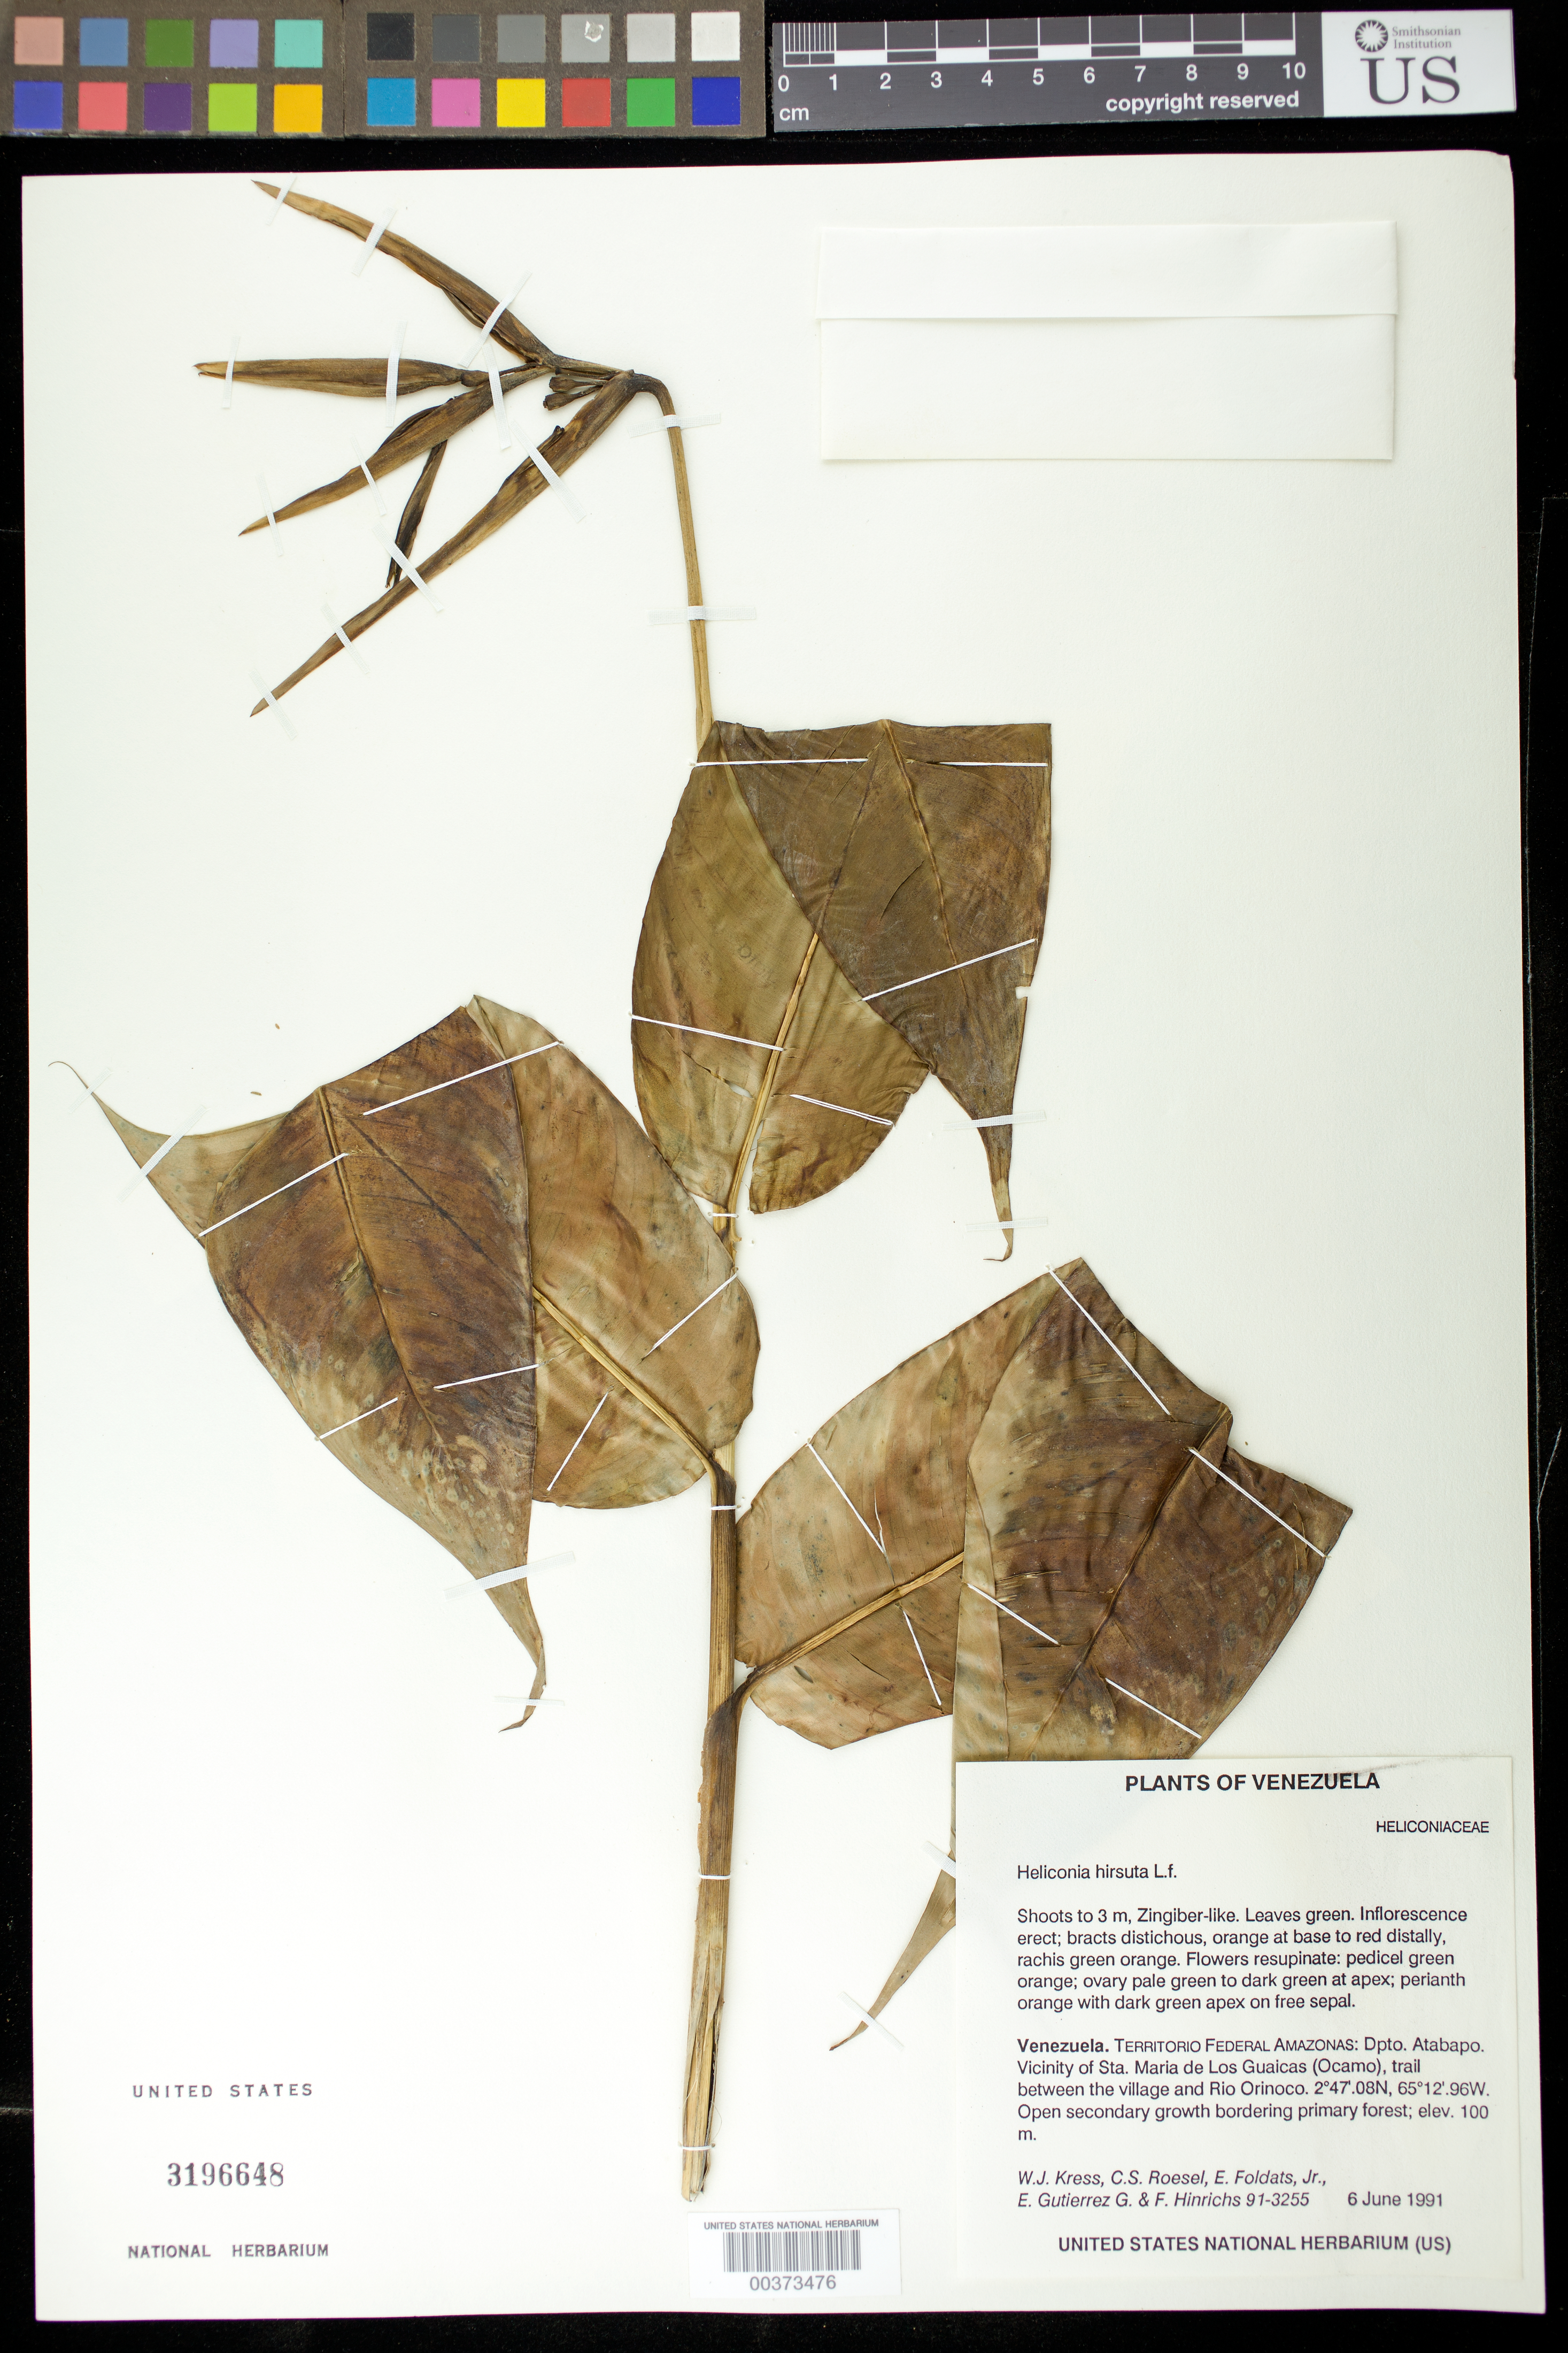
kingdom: Plantae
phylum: Tracheophyta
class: Liliopsida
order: Zingiberales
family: Heliconiaceae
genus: Heliconia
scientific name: Heliconia hirsuta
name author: L. f.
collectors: W. J. Kress, C. S. Roesel, E. Foldats, E. Gutierrez G. & F. Hinrichs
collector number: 91-3255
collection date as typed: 06 Jun 1991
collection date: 1991-06-06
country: Venezuela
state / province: Amazonas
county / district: Atabapo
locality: Vicinity of sta. maria de los guaicas (ocamo), trail between the village and rio orinoco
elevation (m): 100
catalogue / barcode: US 3196648